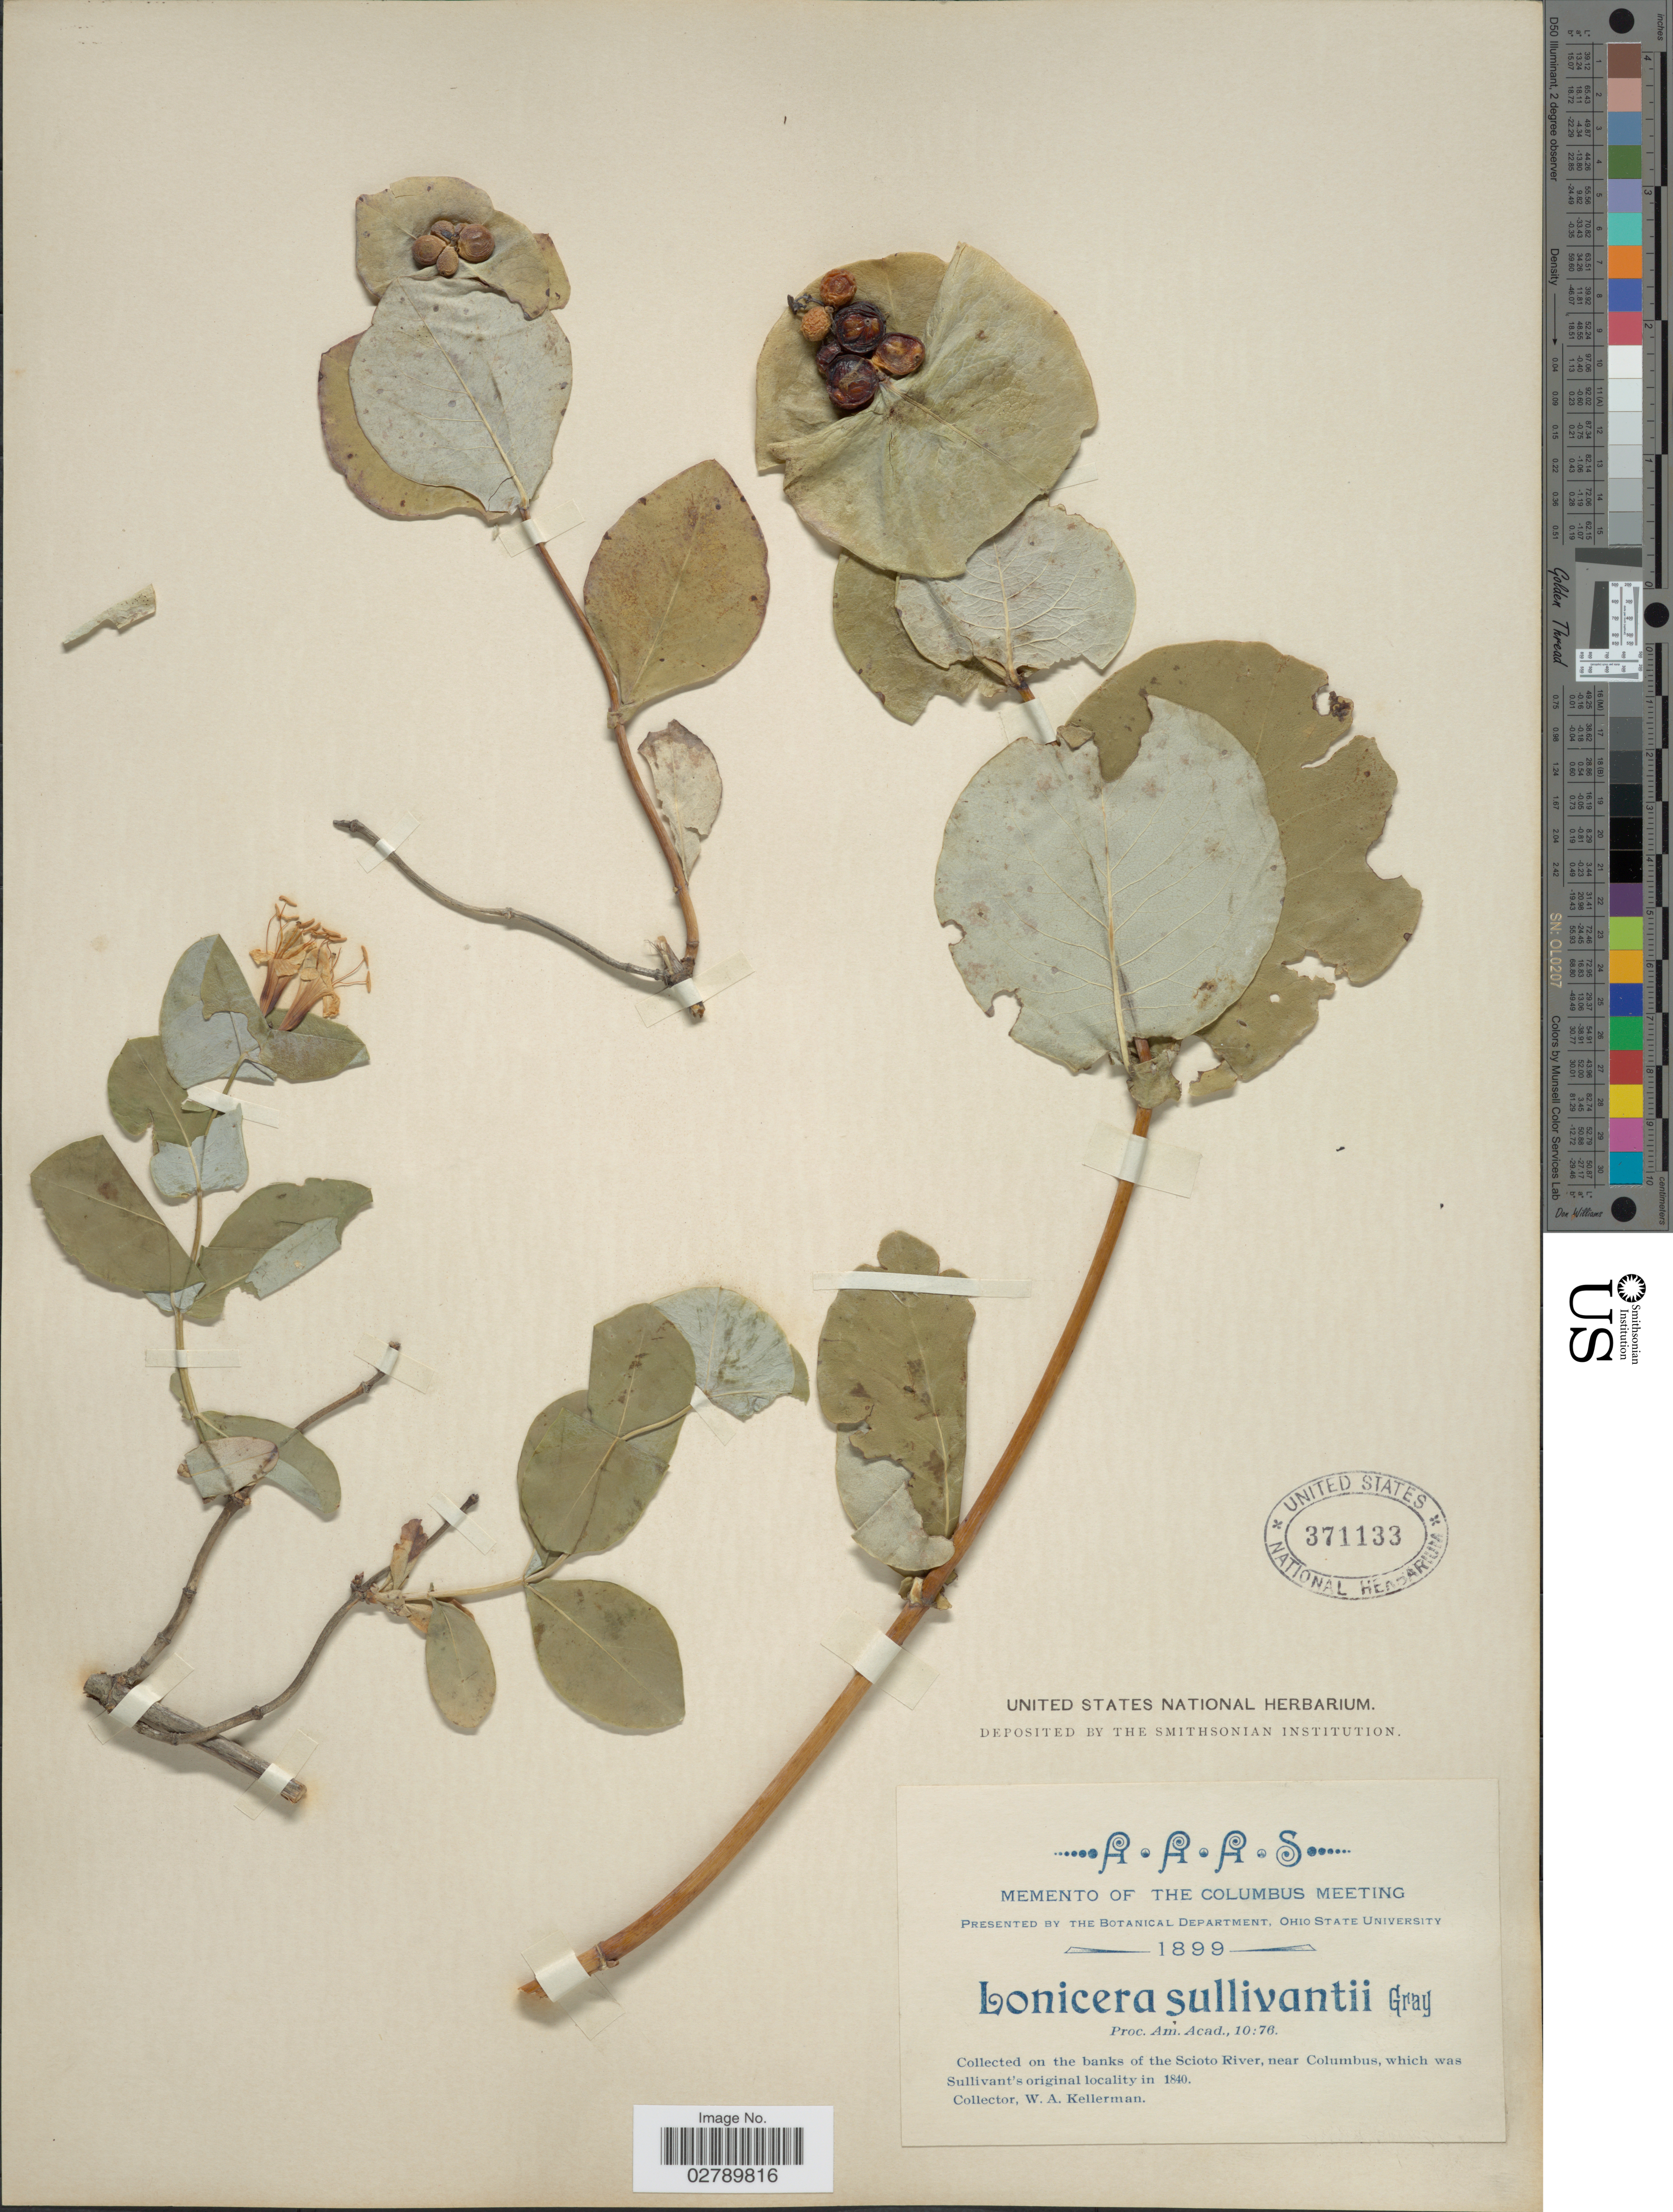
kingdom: Plantae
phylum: Tracheophyta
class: Magnoliopsida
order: Dipsacales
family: Caprifoliaceae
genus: Lonicera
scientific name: Lonicera prolifera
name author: (O. Kirchner) Booth ex Rehder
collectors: W. Kellerman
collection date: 1840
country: United States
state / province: Ohio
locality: On the banks of the Scioto River, near Columbus.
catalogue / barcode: US 371133